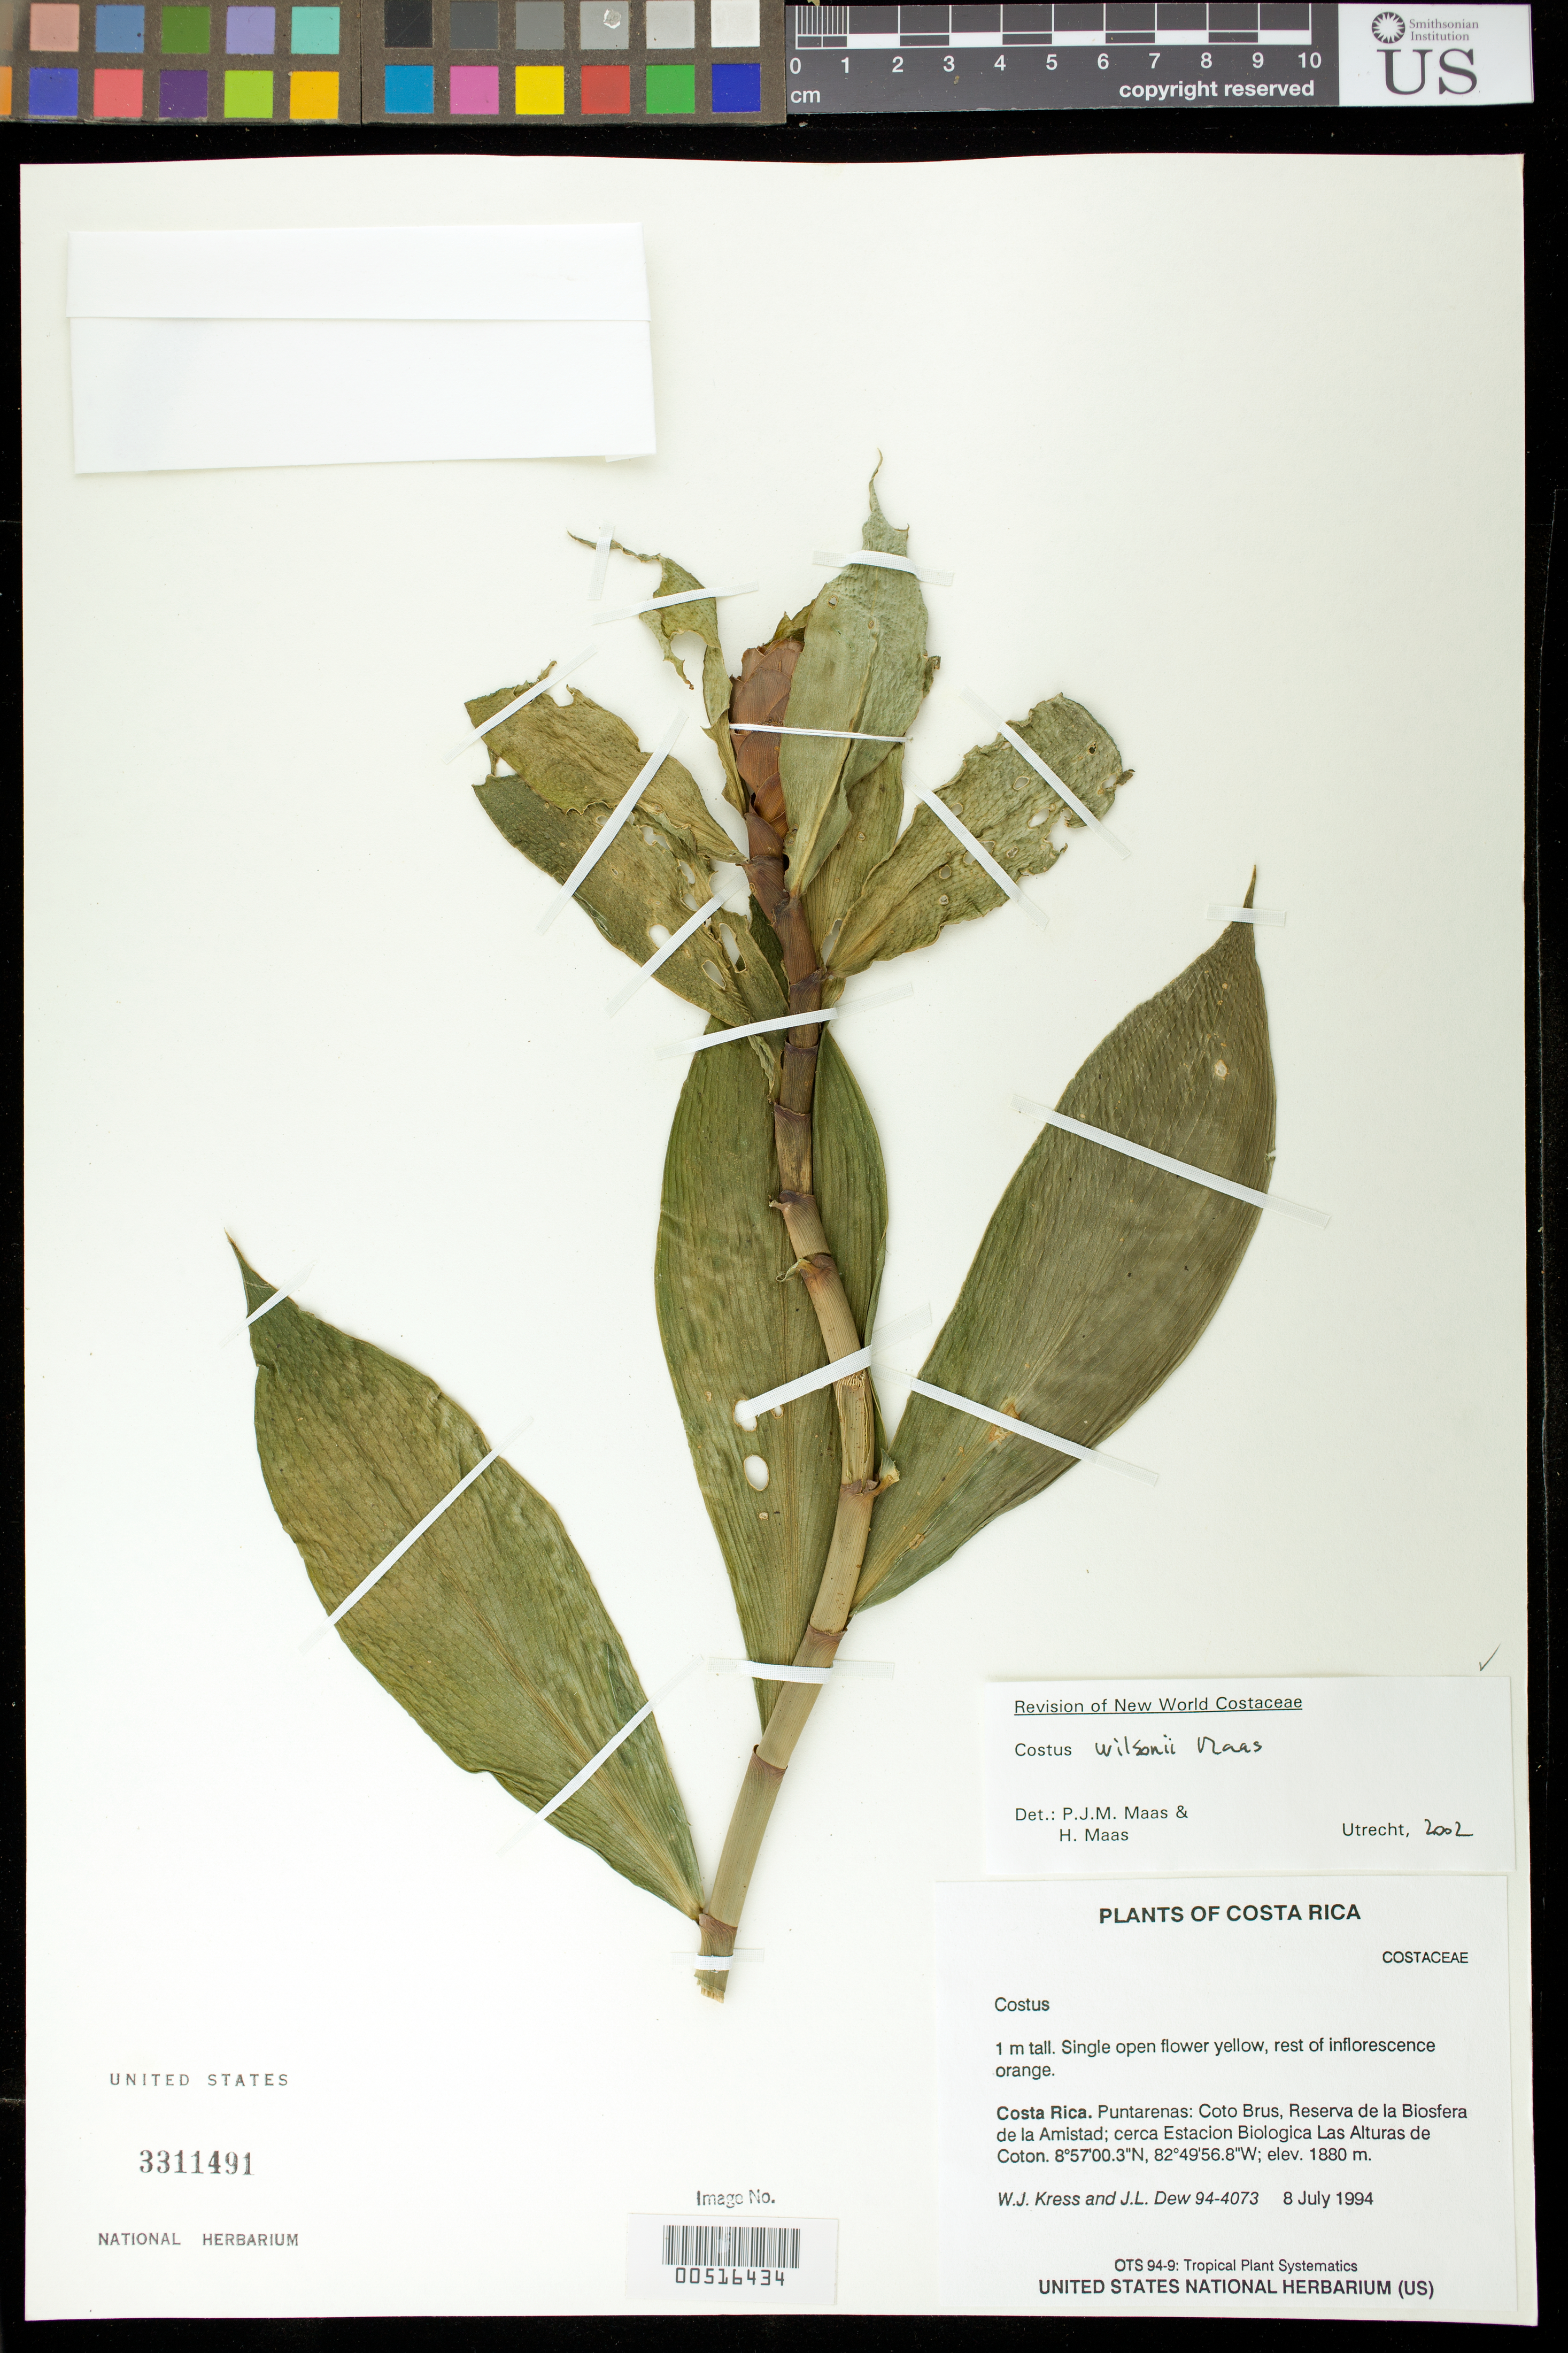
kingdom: Plantae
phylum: Tracheophyta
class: Liliopsida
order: Zingiberales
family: Costaceae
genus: Costus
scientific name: Costus wilsonii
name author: Maas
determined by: Maas, Paul J. M.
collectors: W. J. Kress & J. L. Dew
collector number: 94-4073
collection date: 1994-07-08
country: Costa Rica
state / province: Puntarenas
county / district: Coto Brus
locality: Reserva de la Biosfera de la Amistad; cerca Estacion Biologica Las Alturas de Coton.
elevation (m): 1880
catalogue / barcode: US 3311491